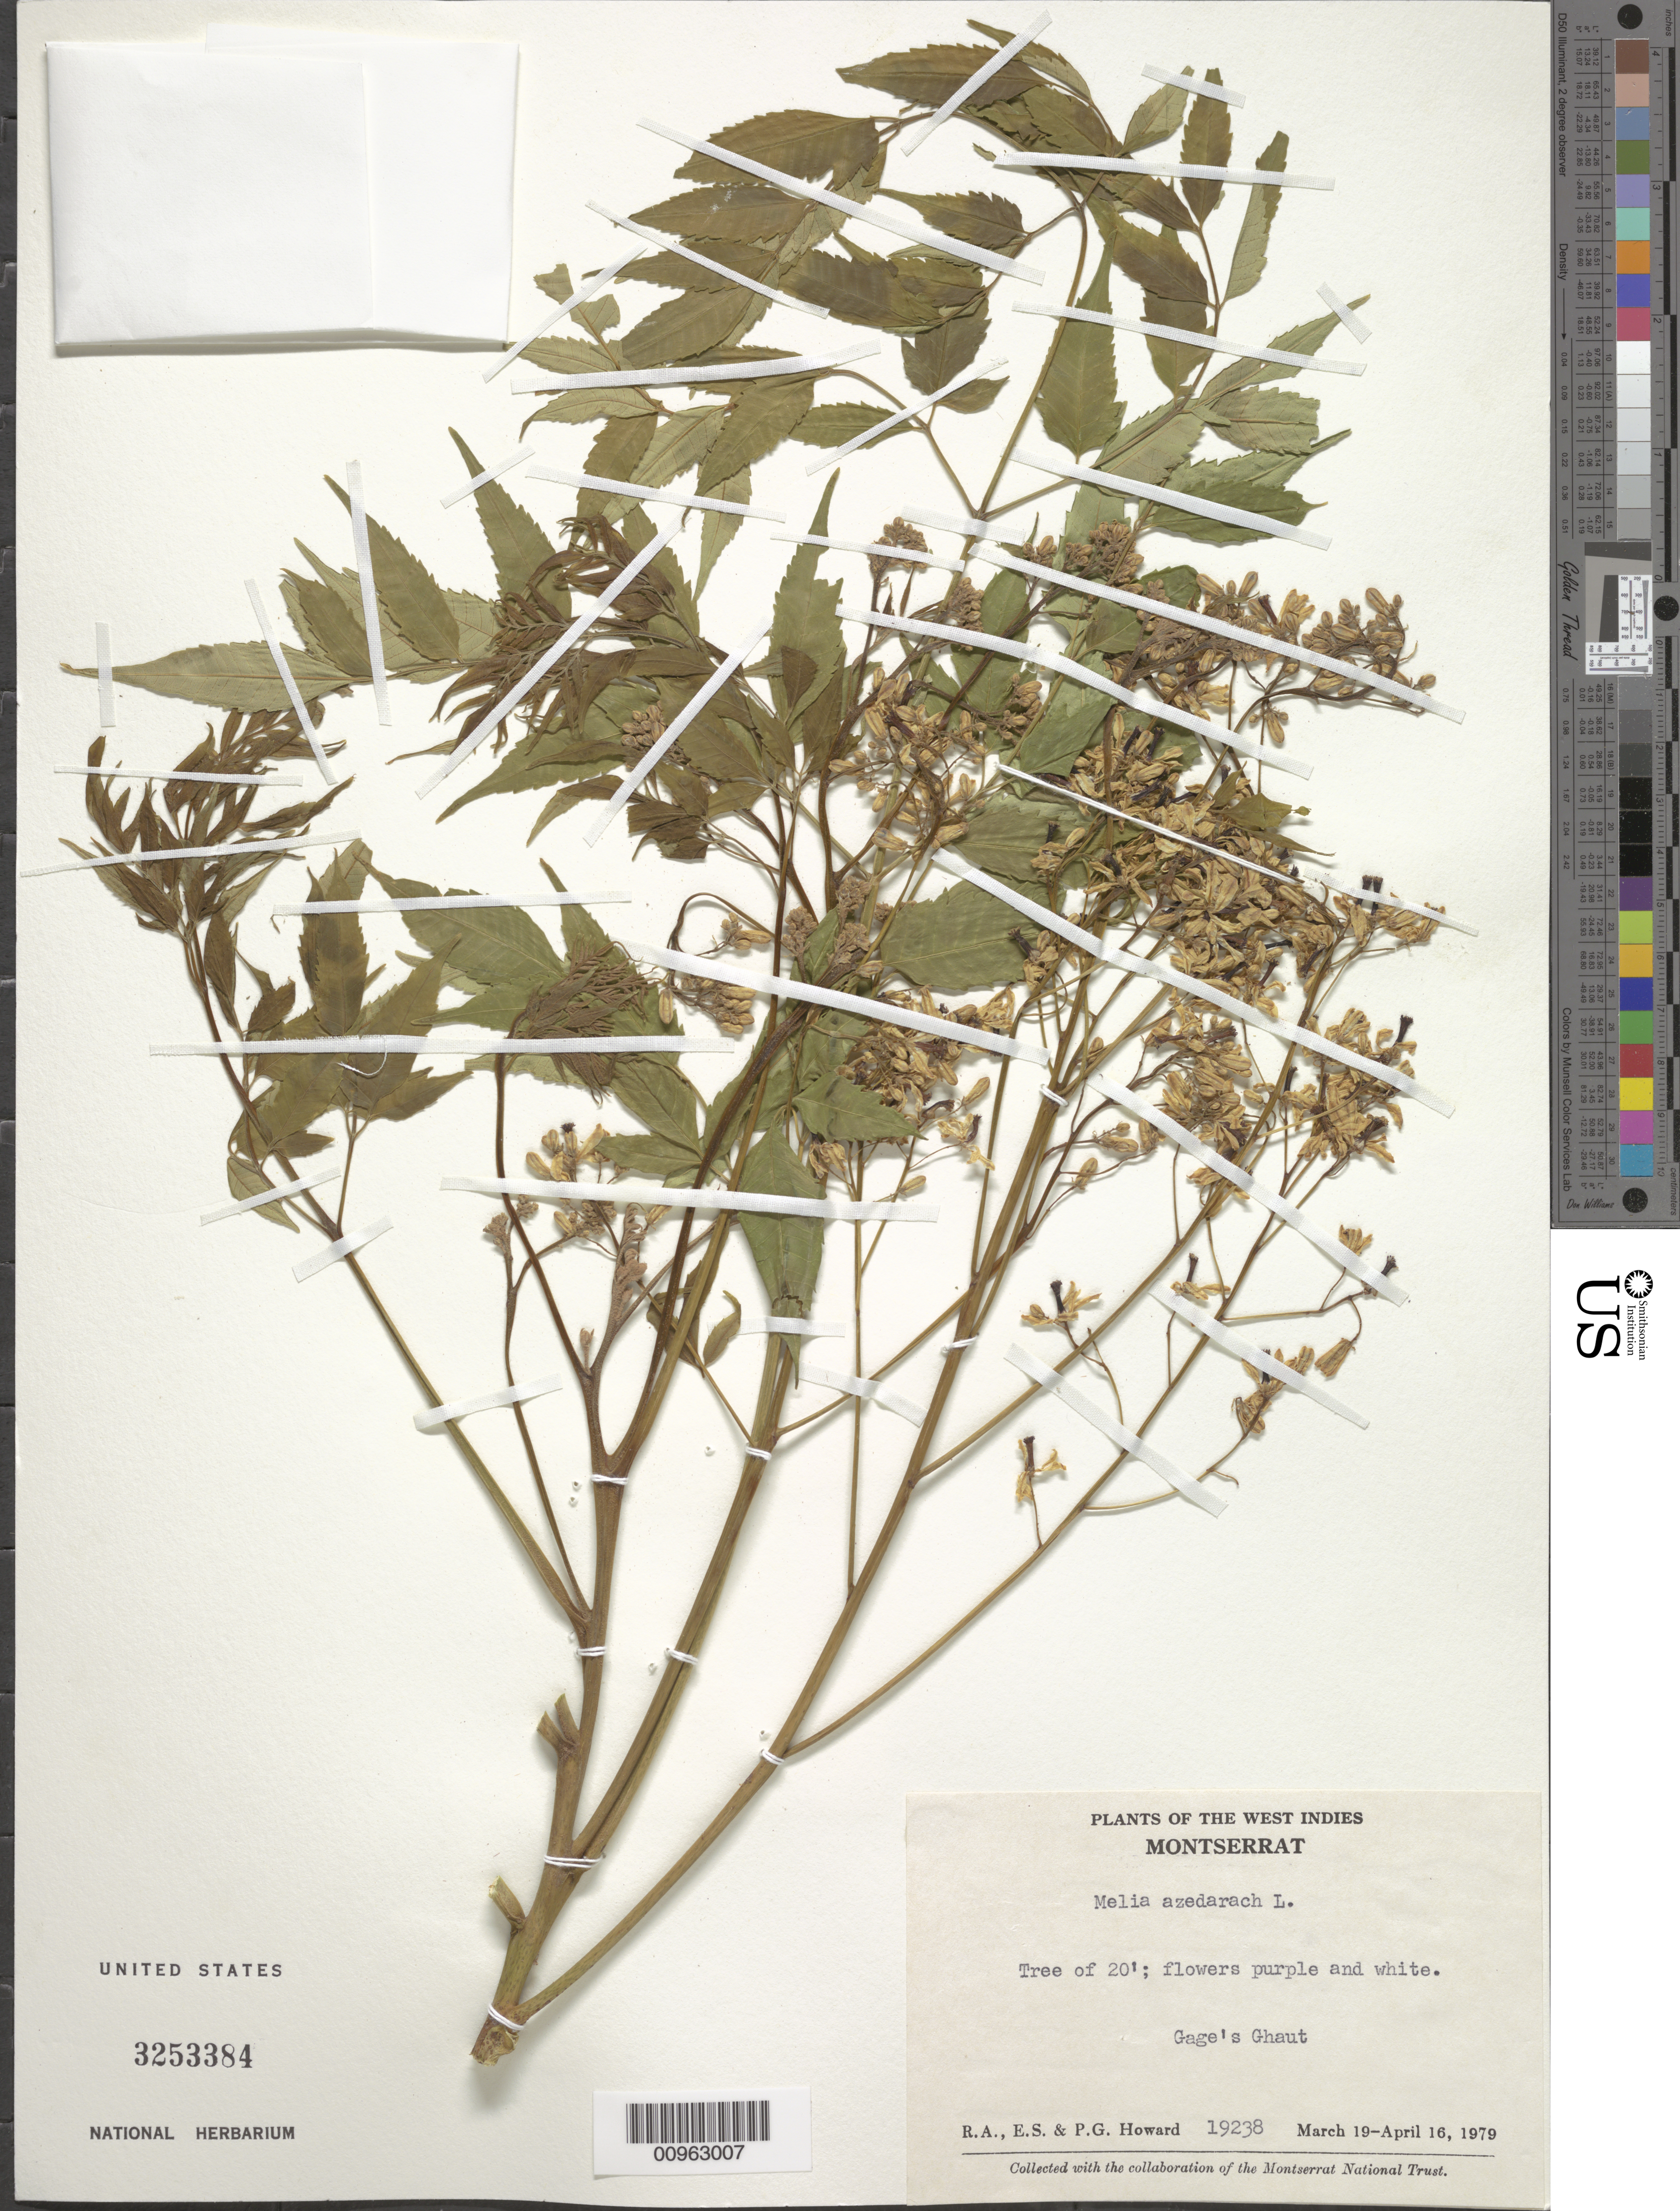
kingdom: Plantae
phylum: Tracheophyta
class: Magnoliopsida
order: Sapindales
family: Meliaceae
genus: Melia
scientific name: Melia azedarach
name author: L.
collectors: R. A. Howard, E. S. Howard & P. Howard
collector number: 19238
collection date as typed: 19 Mar 1979 to 16 Apr 1979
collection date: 1979-03-19/1979-04-16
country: Montserrat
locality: Gage's Ghaut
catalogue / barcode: US 3253384